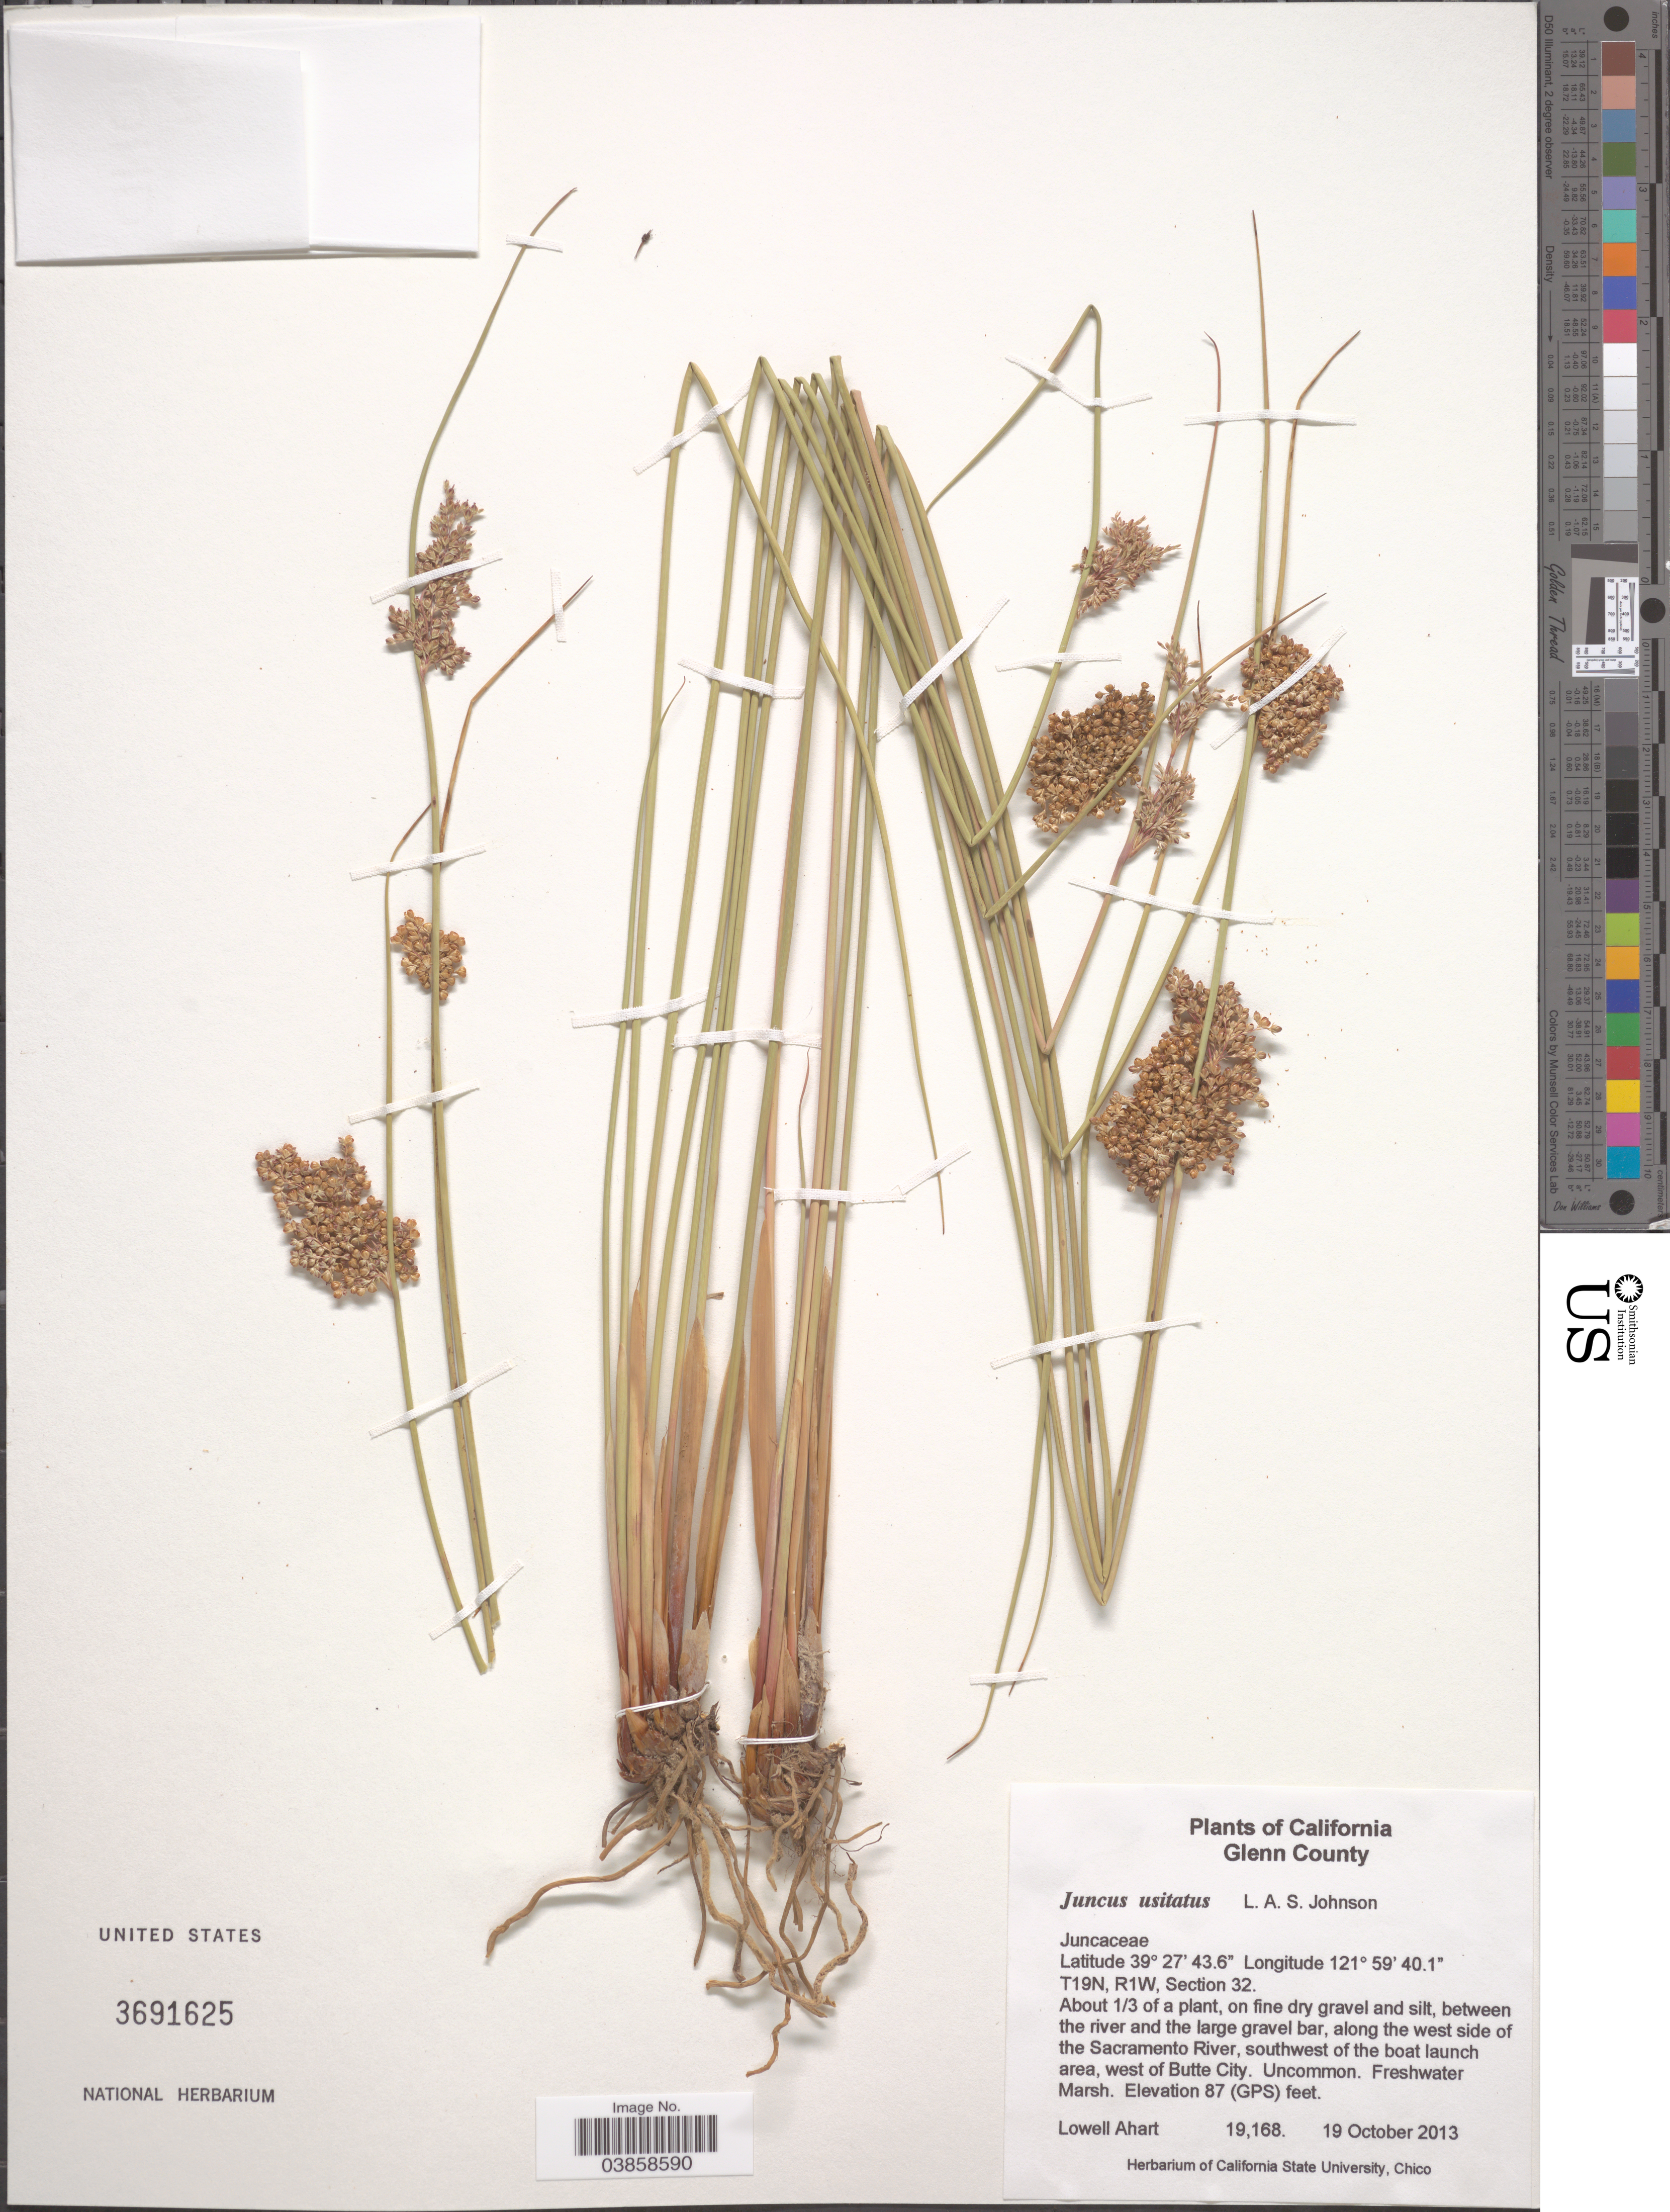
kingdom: Plantae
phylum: Tracheophyta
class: Liliopsida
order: Poales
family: Juncaceae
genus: Juncus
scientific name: Juncus usitatus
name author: L.A.S. Johnson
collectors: L. Ahart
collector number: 19168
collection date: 2013-10-19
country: United States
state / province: California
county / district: Glenn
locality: Glenn County. T19N, R1W, Section 32. Between the river and the large gravel bar, along the west side of the Sacramento River, southwest of the boat launch area, west of Butte City.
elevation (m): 27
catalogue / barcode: US 3691625